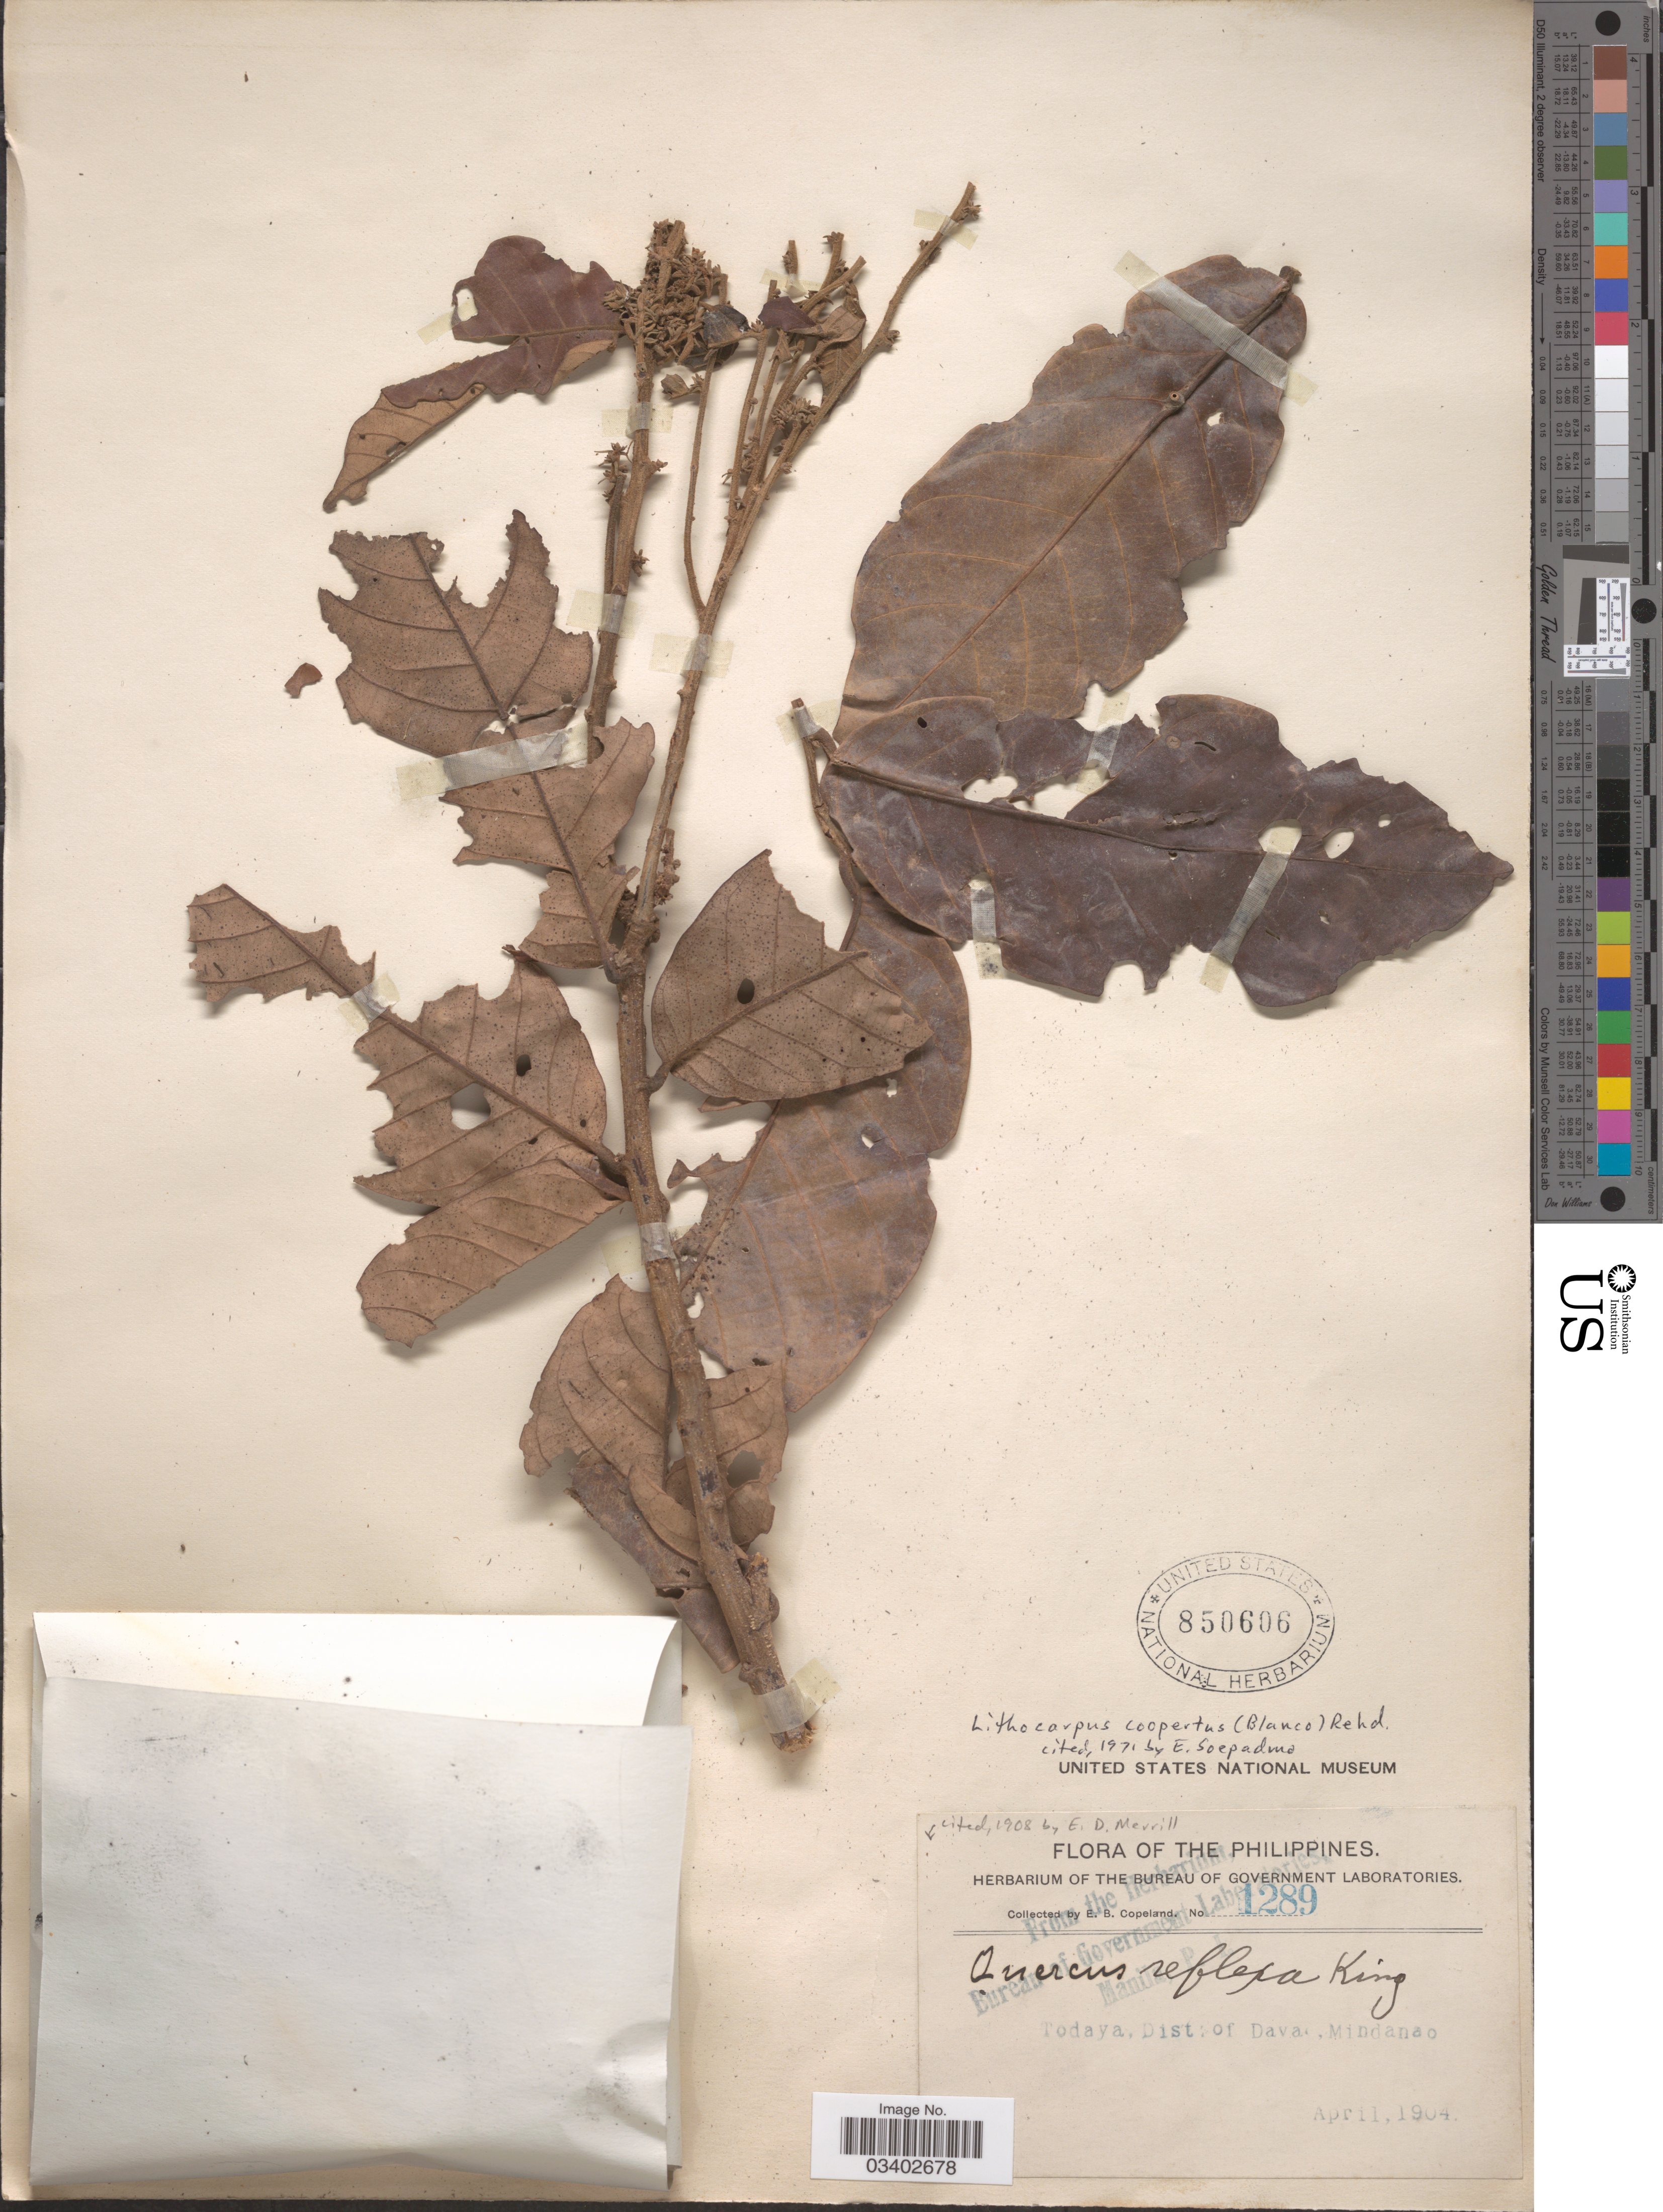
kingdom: Plantae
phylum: Tracheophyta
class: Magnoliopsida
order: Fagales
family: Fagaceae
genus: Lithocarpus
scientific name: Lithocarpus coopertus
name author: (Blanco) Rehder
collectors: E. B. Copeland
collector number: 1289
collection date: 1904-04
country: Philippines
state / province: Davao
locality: Todaya, Distr. of Davao, Mindanao.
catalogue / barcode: US 850606